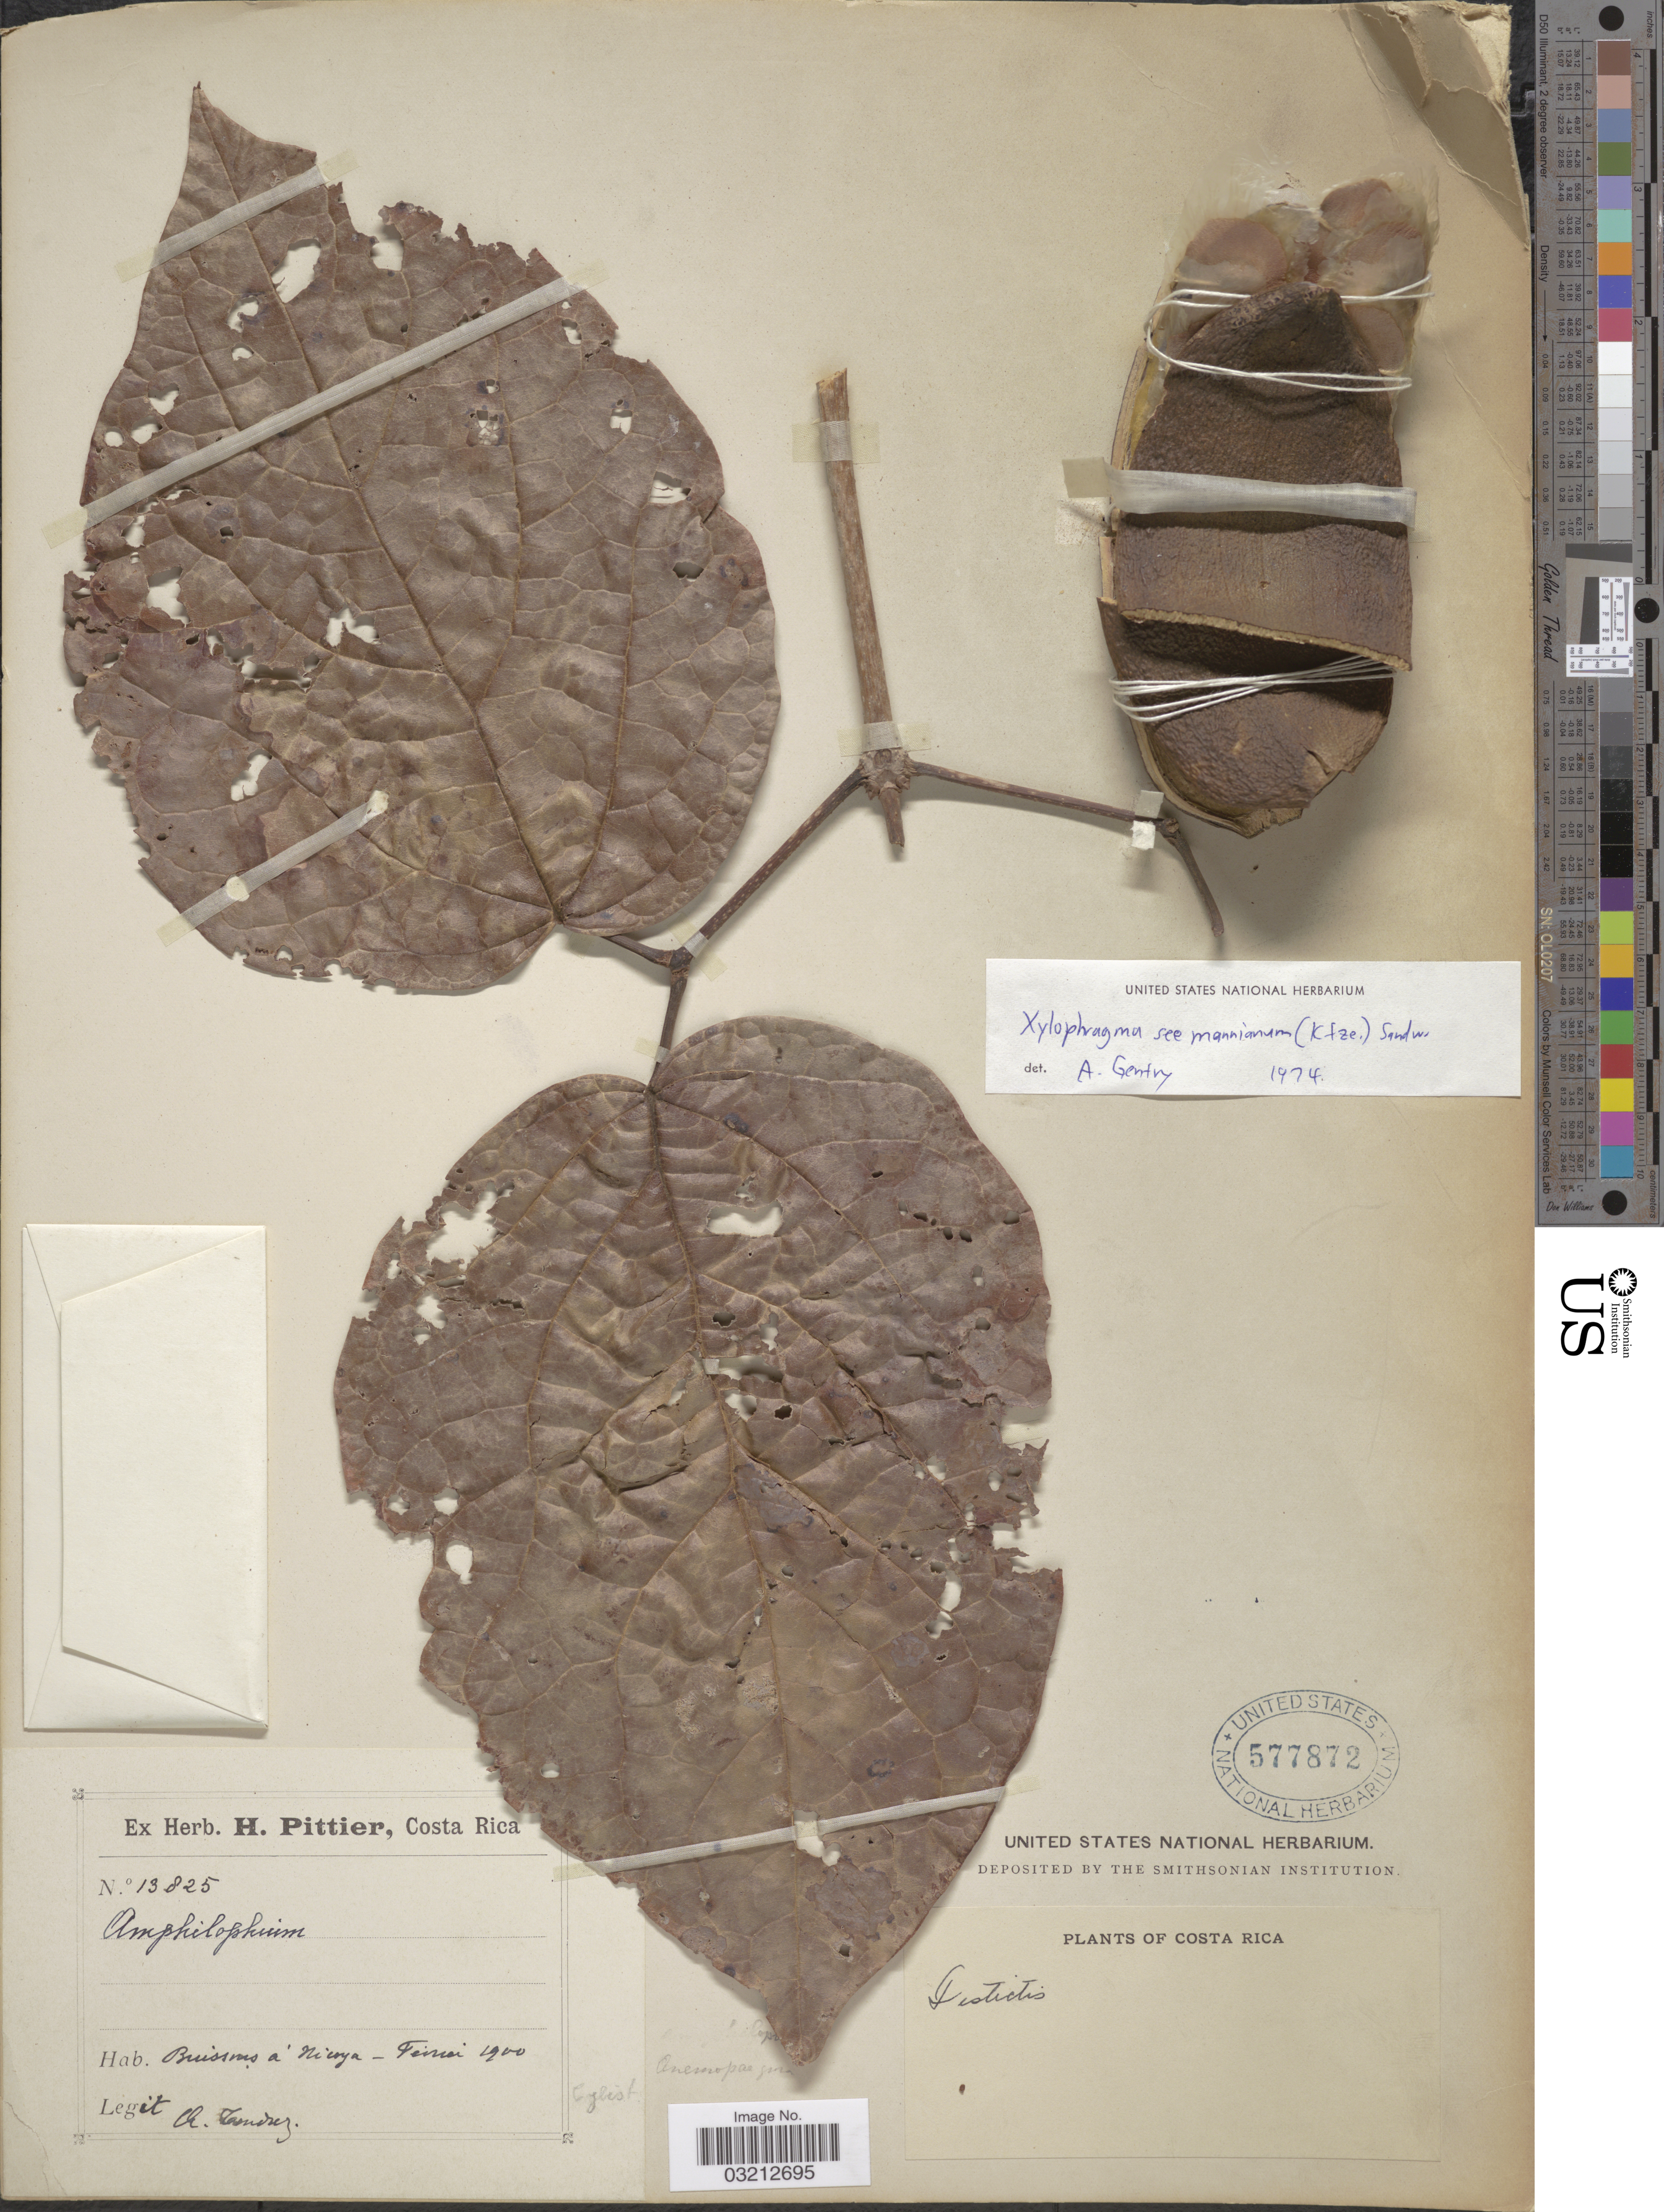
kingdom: Plantae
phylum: Tracheophyta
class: Magnoliopsida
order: Lamiales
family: Bignoniaceae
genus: Xylophragma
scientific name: Xylophragma seemannianum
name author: (Kuntze) Sandwith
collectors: A. Tonduz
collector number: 13825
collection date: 1900-02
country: Costa Rica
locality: Buissons à Nicoya.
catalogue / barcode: US 577872